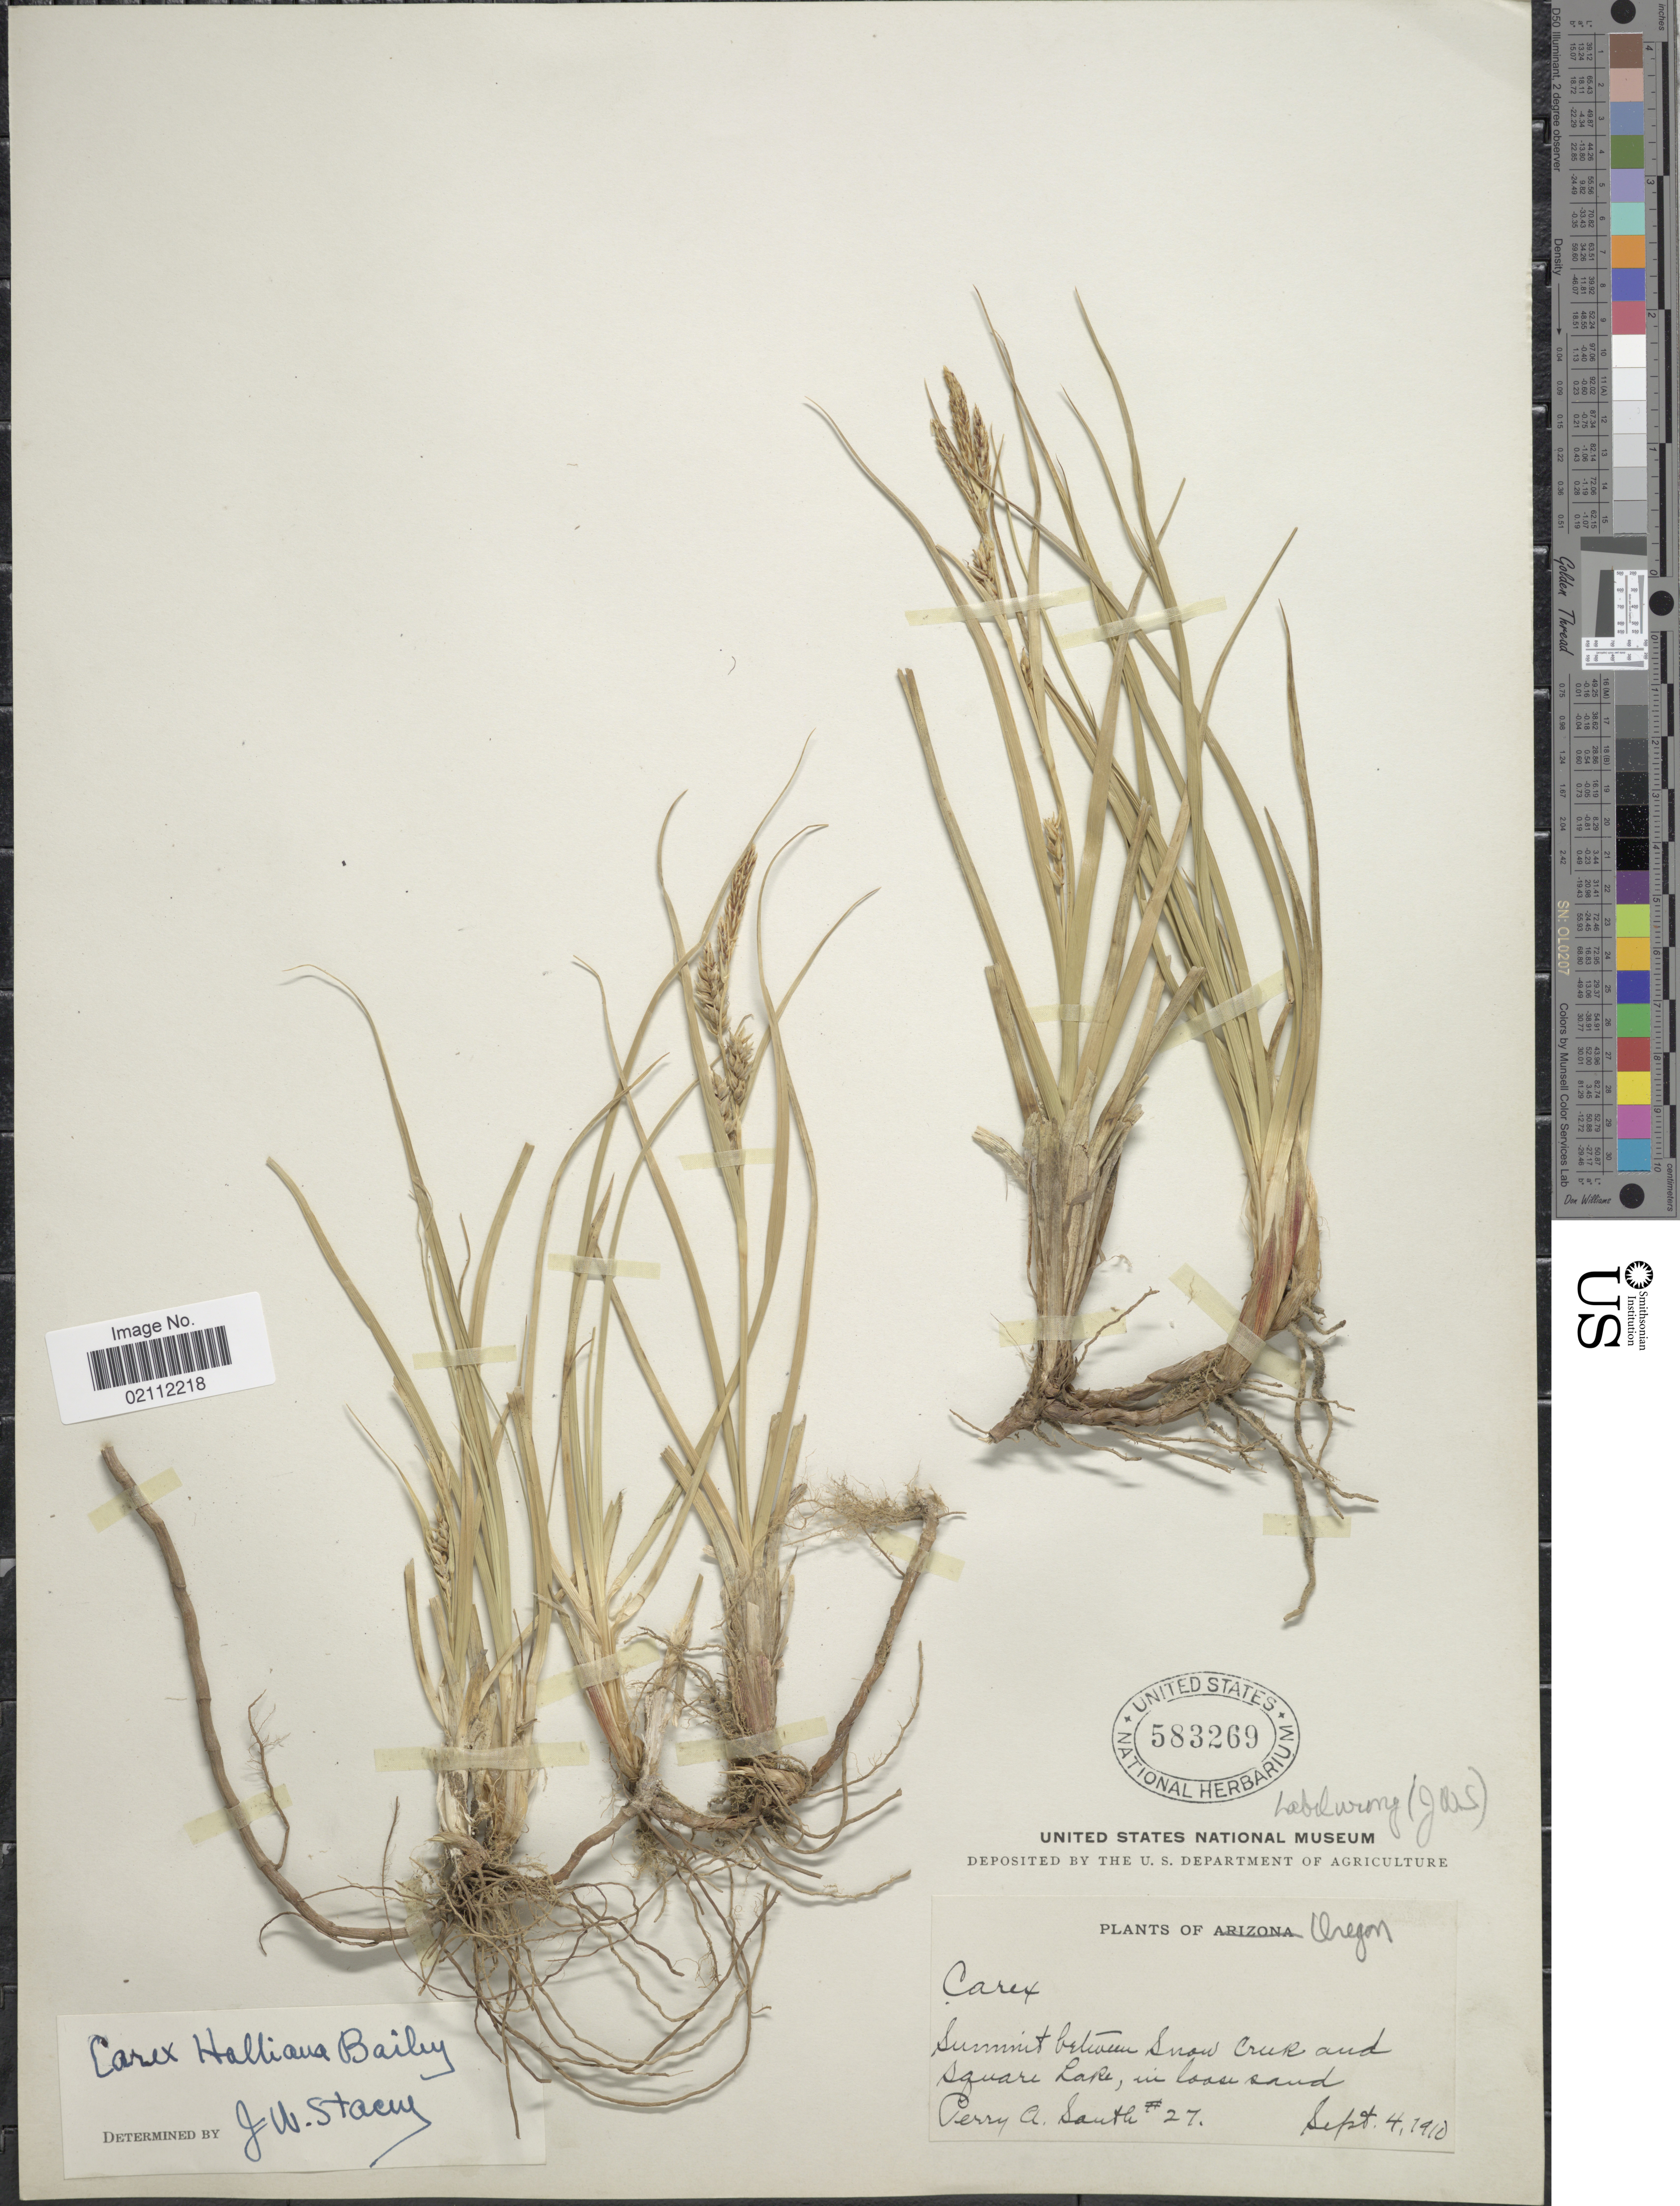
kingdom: Plantae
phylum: Tracheophyta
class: Liliopsida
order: Poales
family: Cyperaceae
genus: Carex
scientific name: Carex halliana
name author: L.H. Bailey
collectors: P. South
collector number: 27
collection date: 1910-09-04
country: United States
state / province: Oregon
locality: Summit between Snow Creek and Square Lake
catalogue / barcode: US 583269